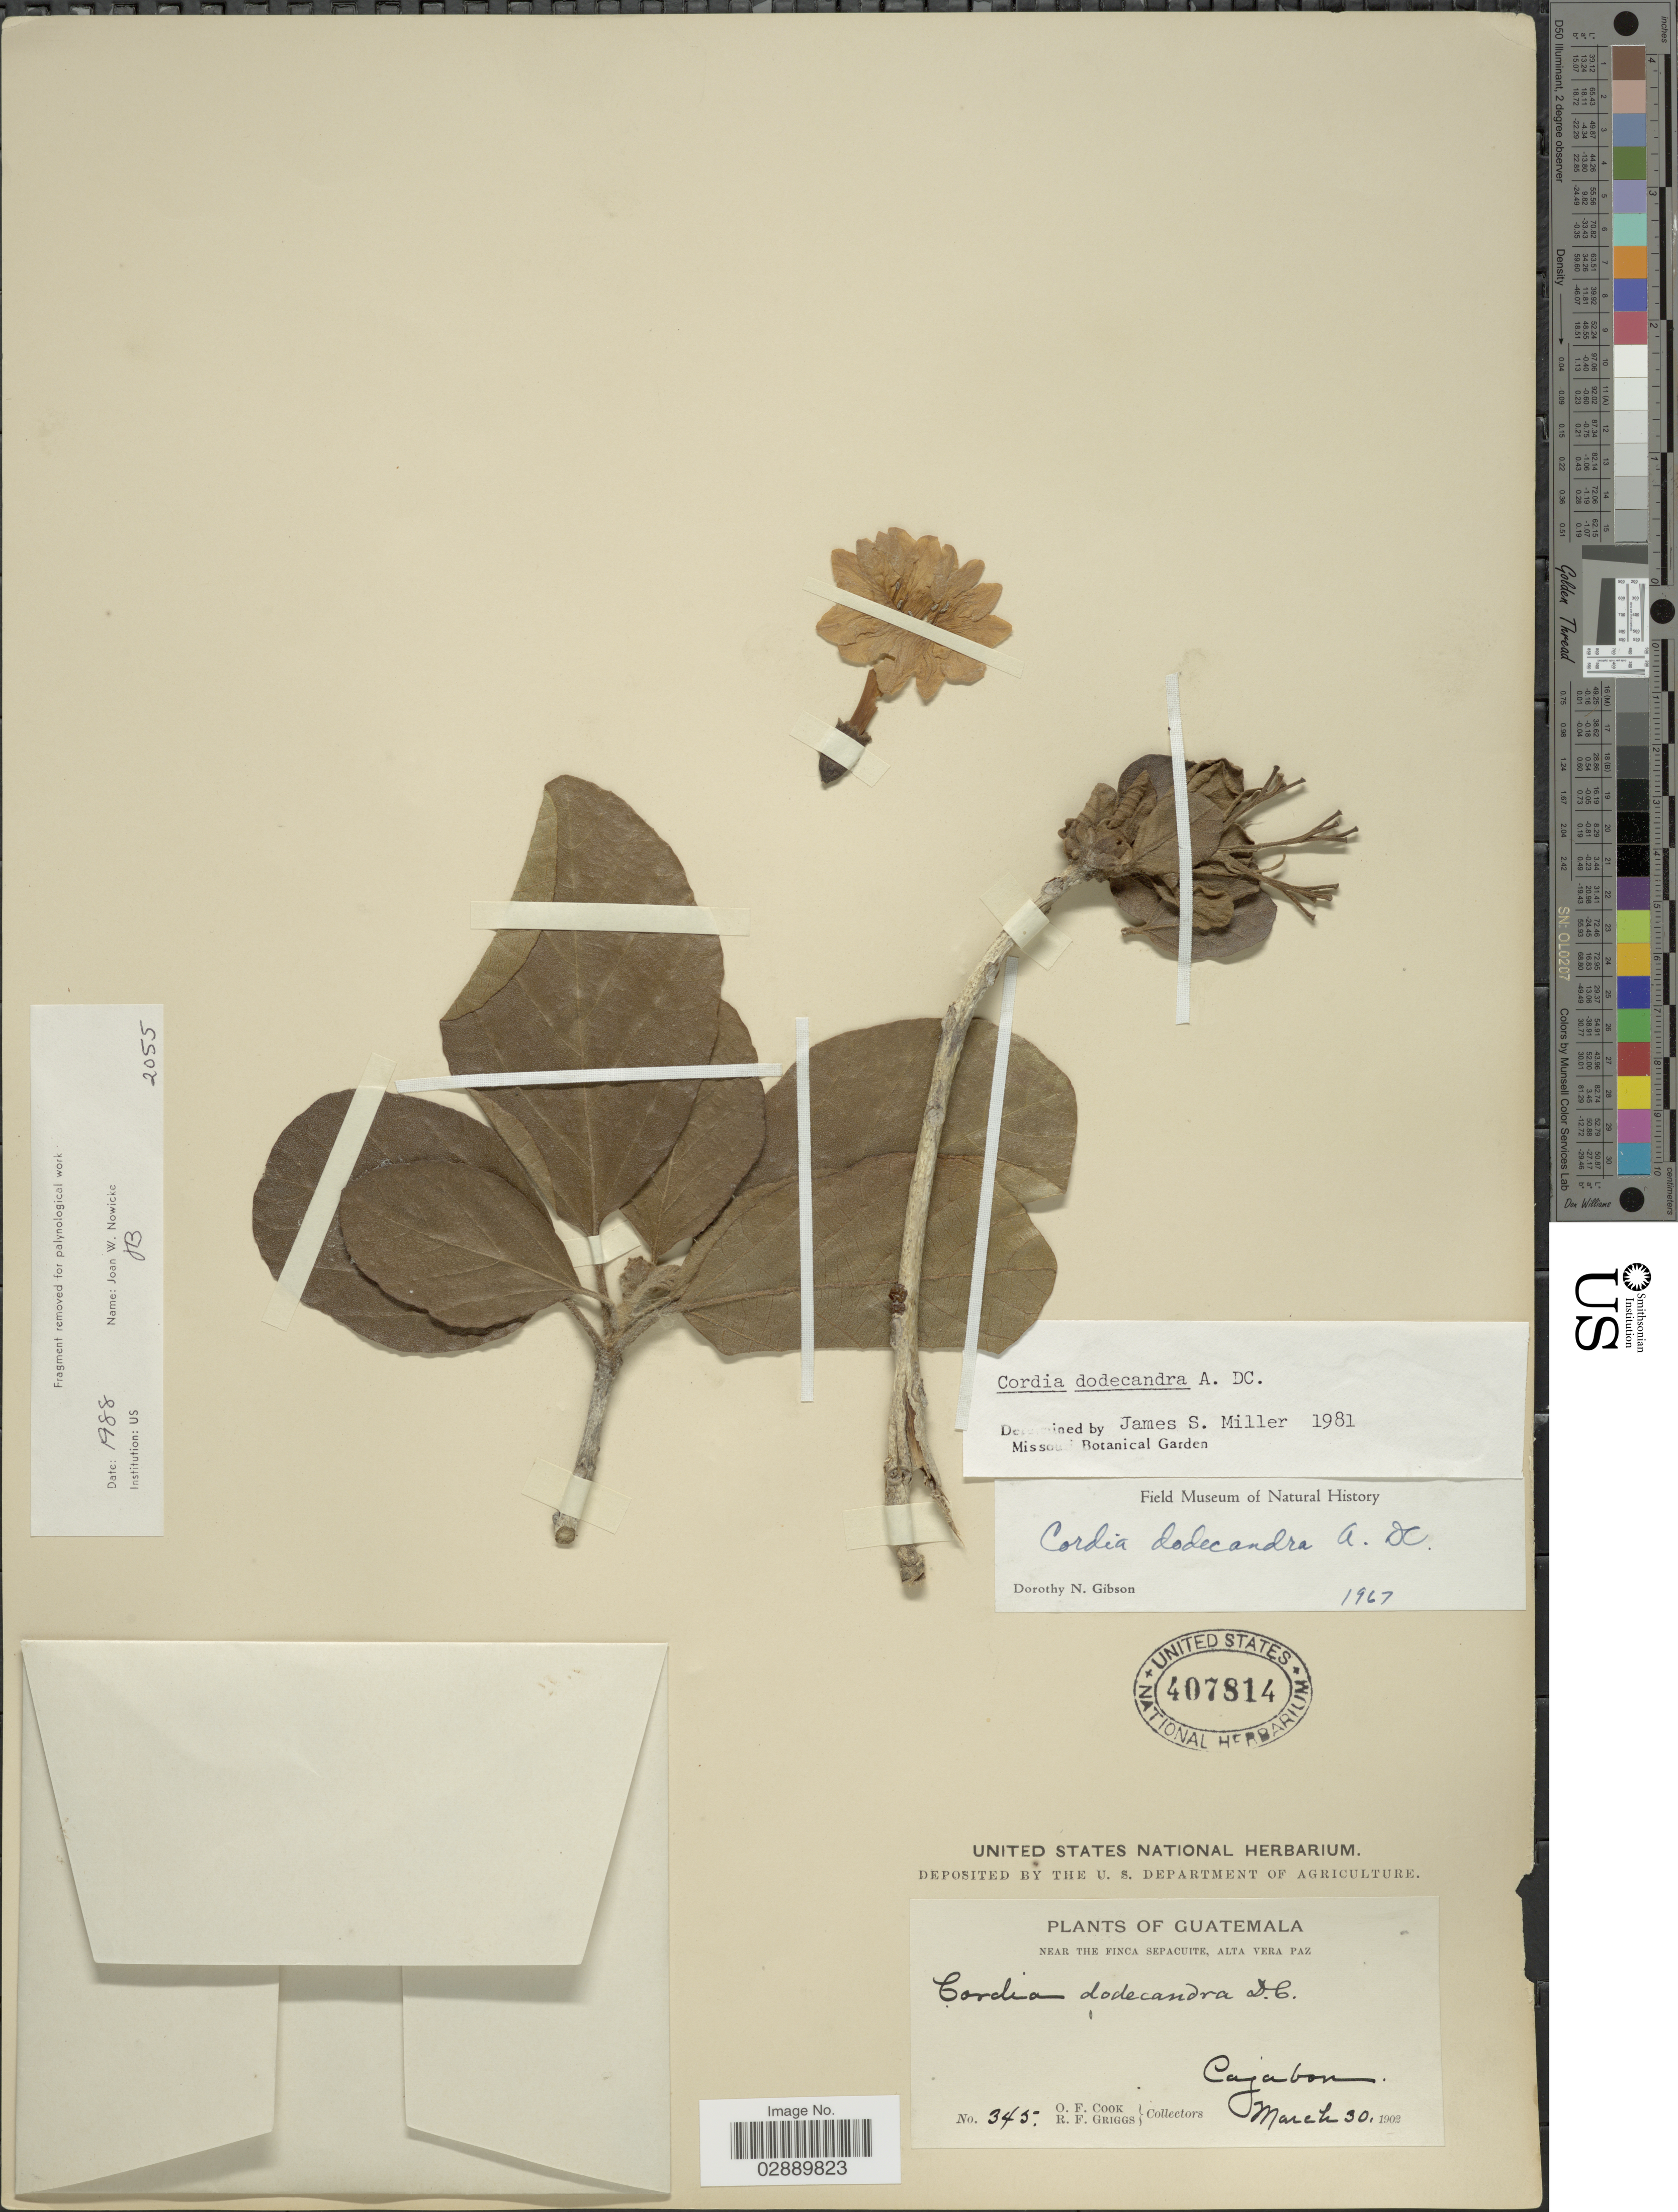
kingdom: Plantae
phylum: Tracheophyta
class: Magnoliopsida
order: Boraginales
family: Cordiaceae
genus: Cordia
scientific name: Cordia dodecandra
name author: A. DC.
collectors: O. F. Cook & R. F. Griggs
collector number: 345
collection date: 1902-03-30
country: Guatemala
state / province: Alta Verapaz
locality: Near the Finca Sepacuite, Alta Vera Paz. Cajabon.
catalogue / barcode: US 407814